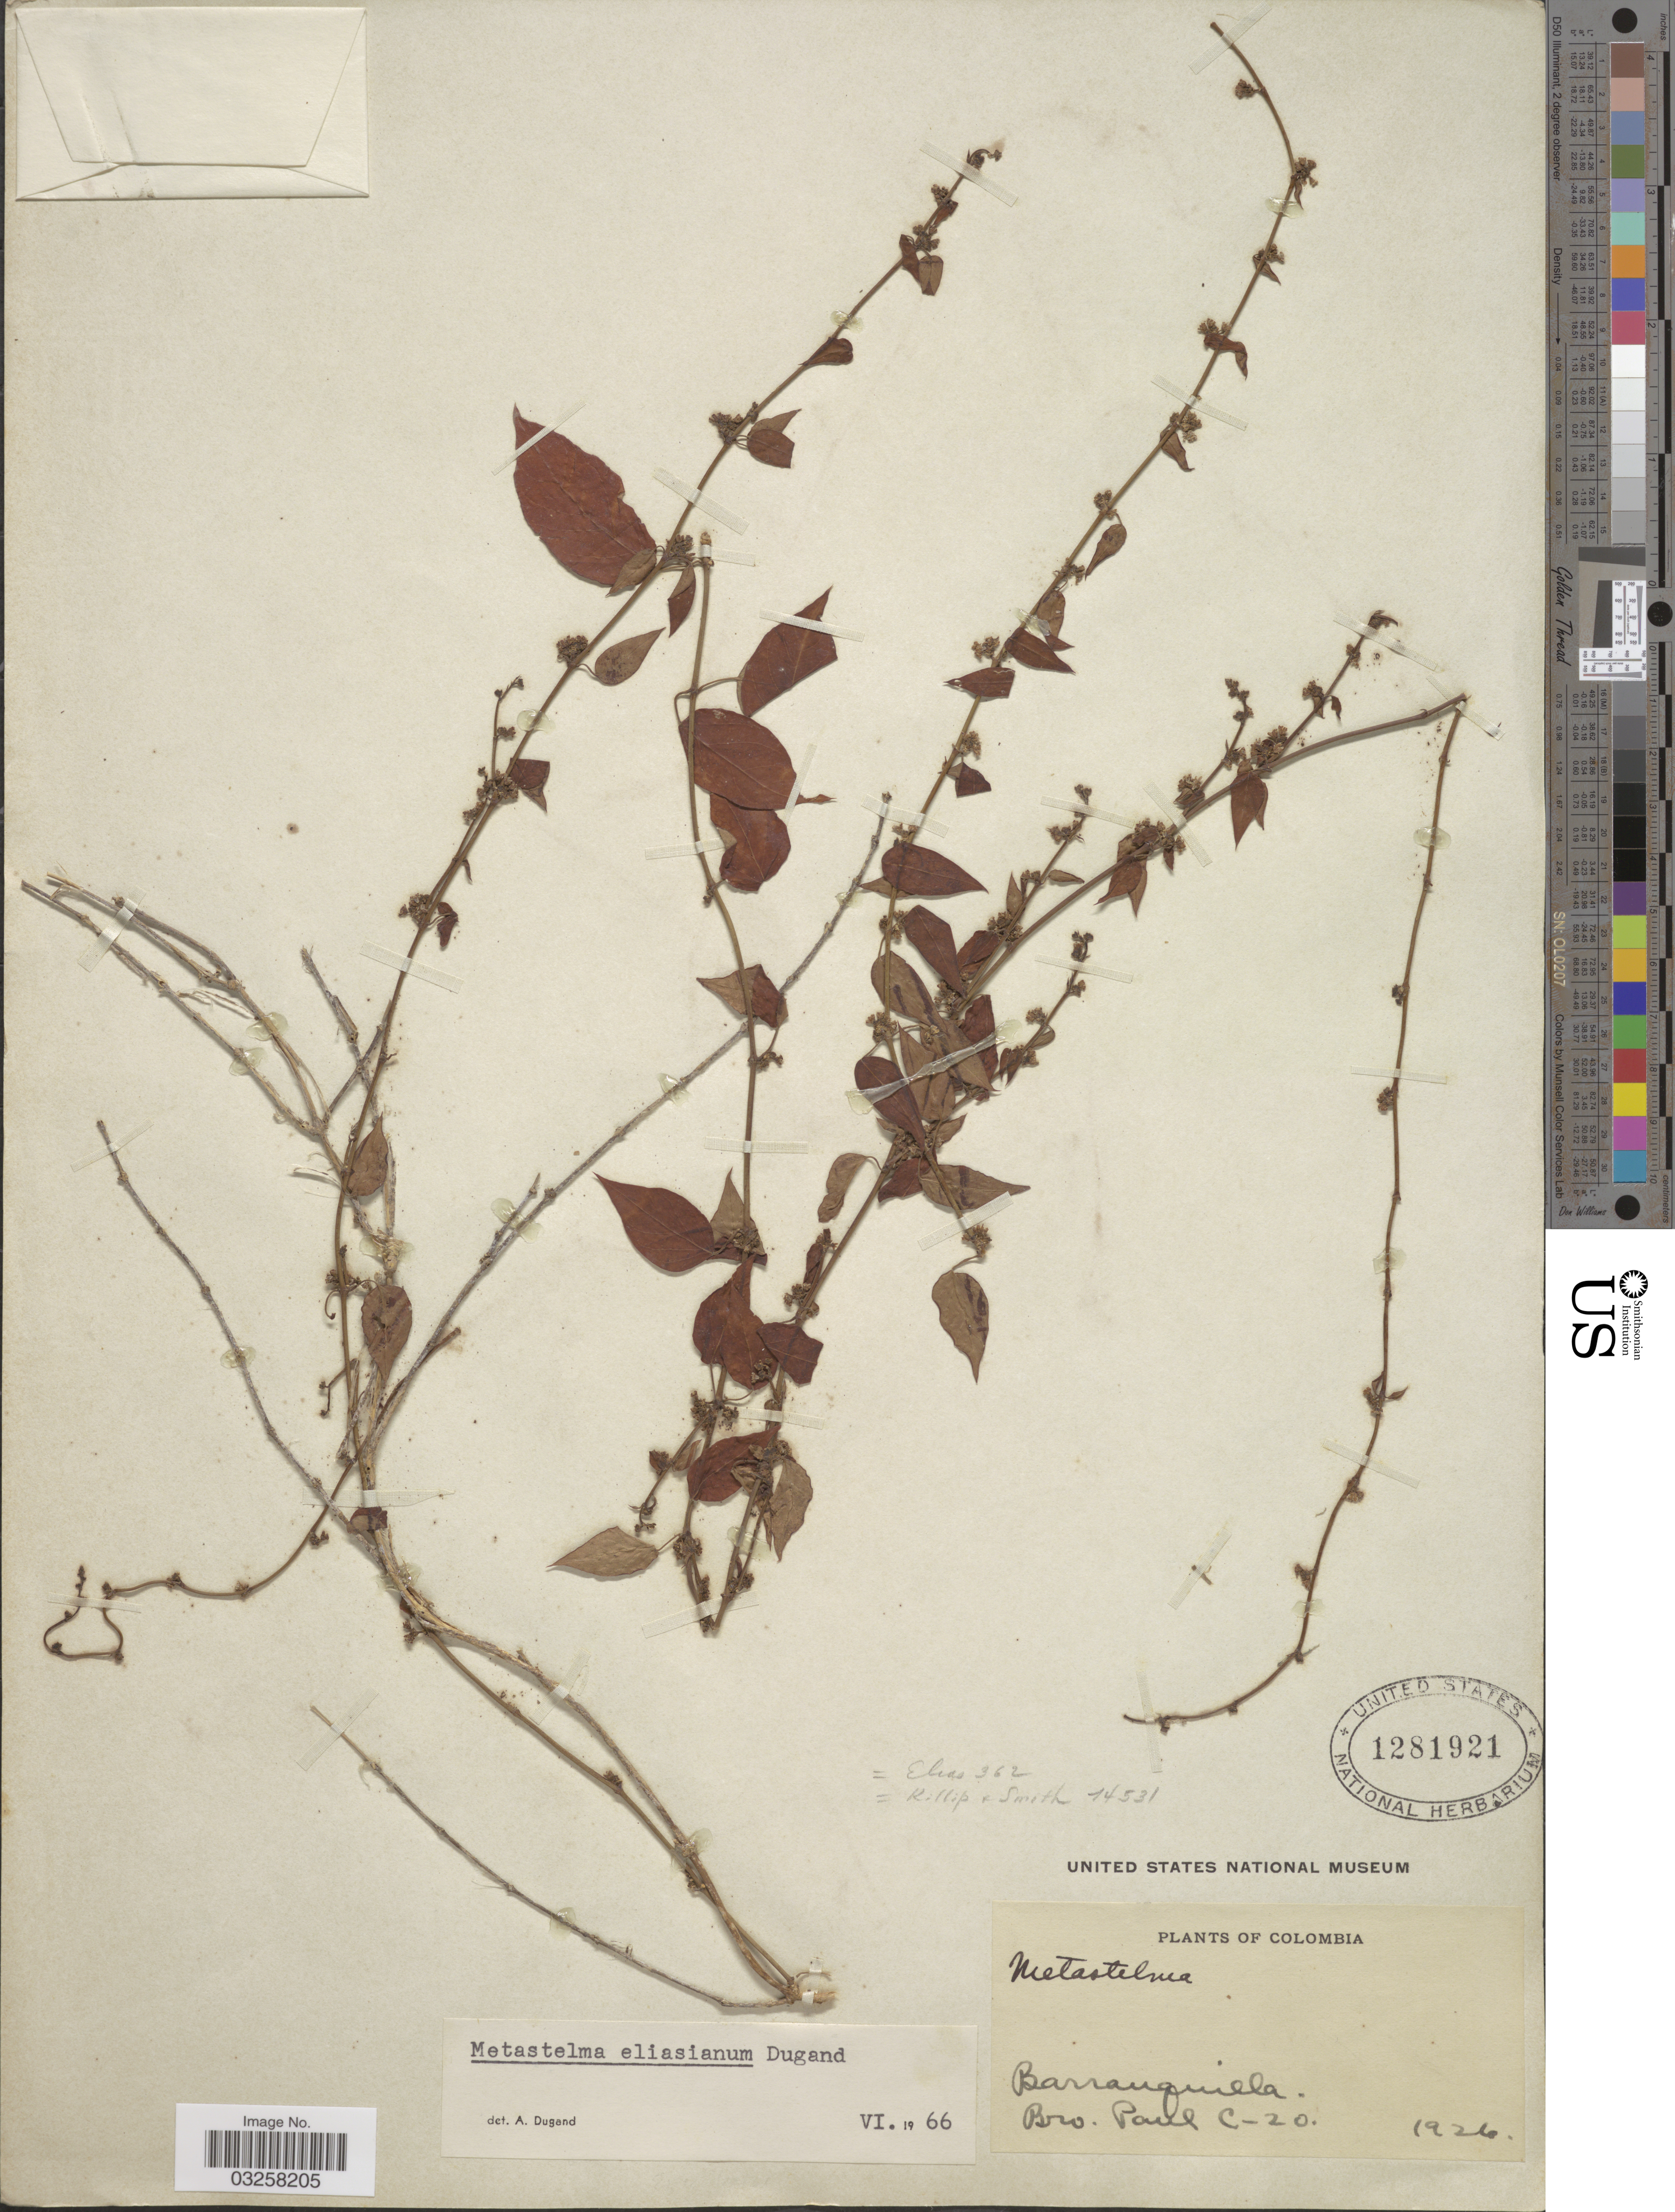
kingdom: Plantae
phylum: Tracheophyta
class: Magnoliopsida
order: Gentianales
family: Apocynaceae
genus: Metastelma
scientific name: Metastelma eliasianum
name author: Dugand G.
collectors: B. Paul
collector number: C-20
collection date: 1926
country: Colombia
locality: Barranquilla.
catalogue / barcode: US 1281921